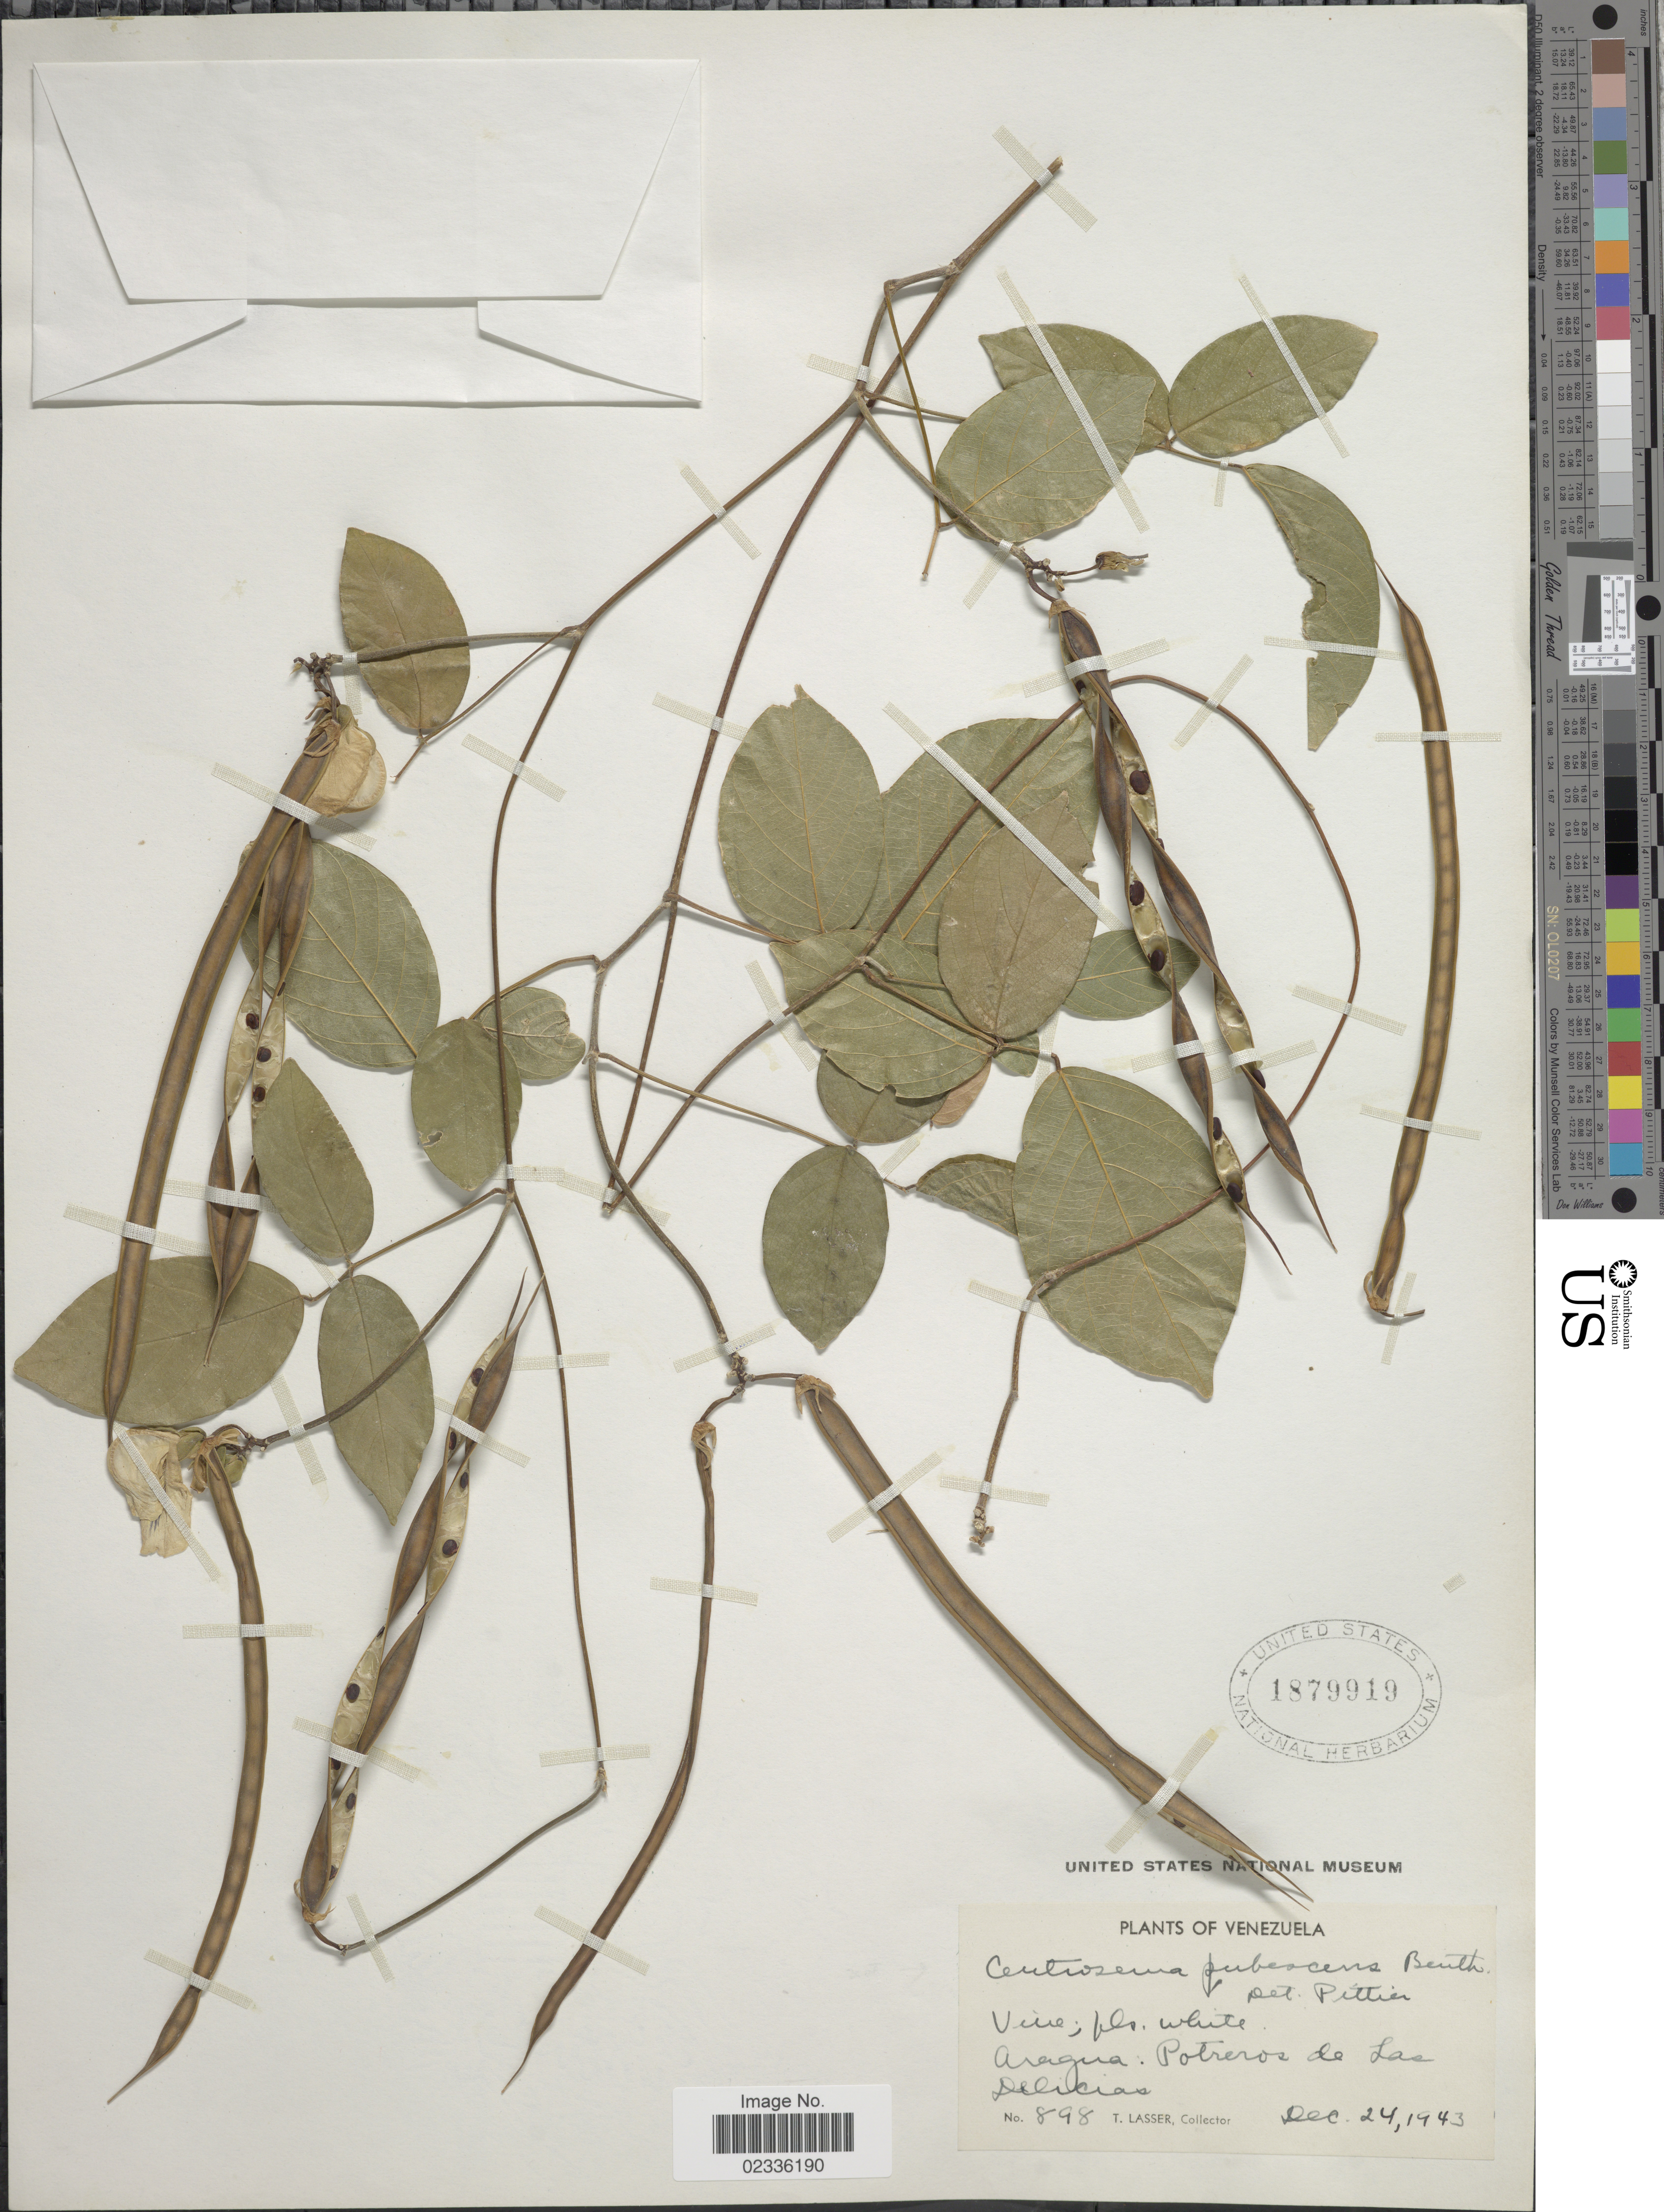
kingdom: Plantae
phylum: Tracheophyta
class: Magnoliopsida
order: Fabales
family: Fabaceae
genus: Centrosema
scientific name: Centrosema pubescens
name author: Benth.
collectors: T. Lasser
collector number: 898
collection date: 1943-12-24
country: Venezuela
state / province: Aragua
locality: Aragua. Potreros de Las Delicias.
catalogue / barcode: US 1879919